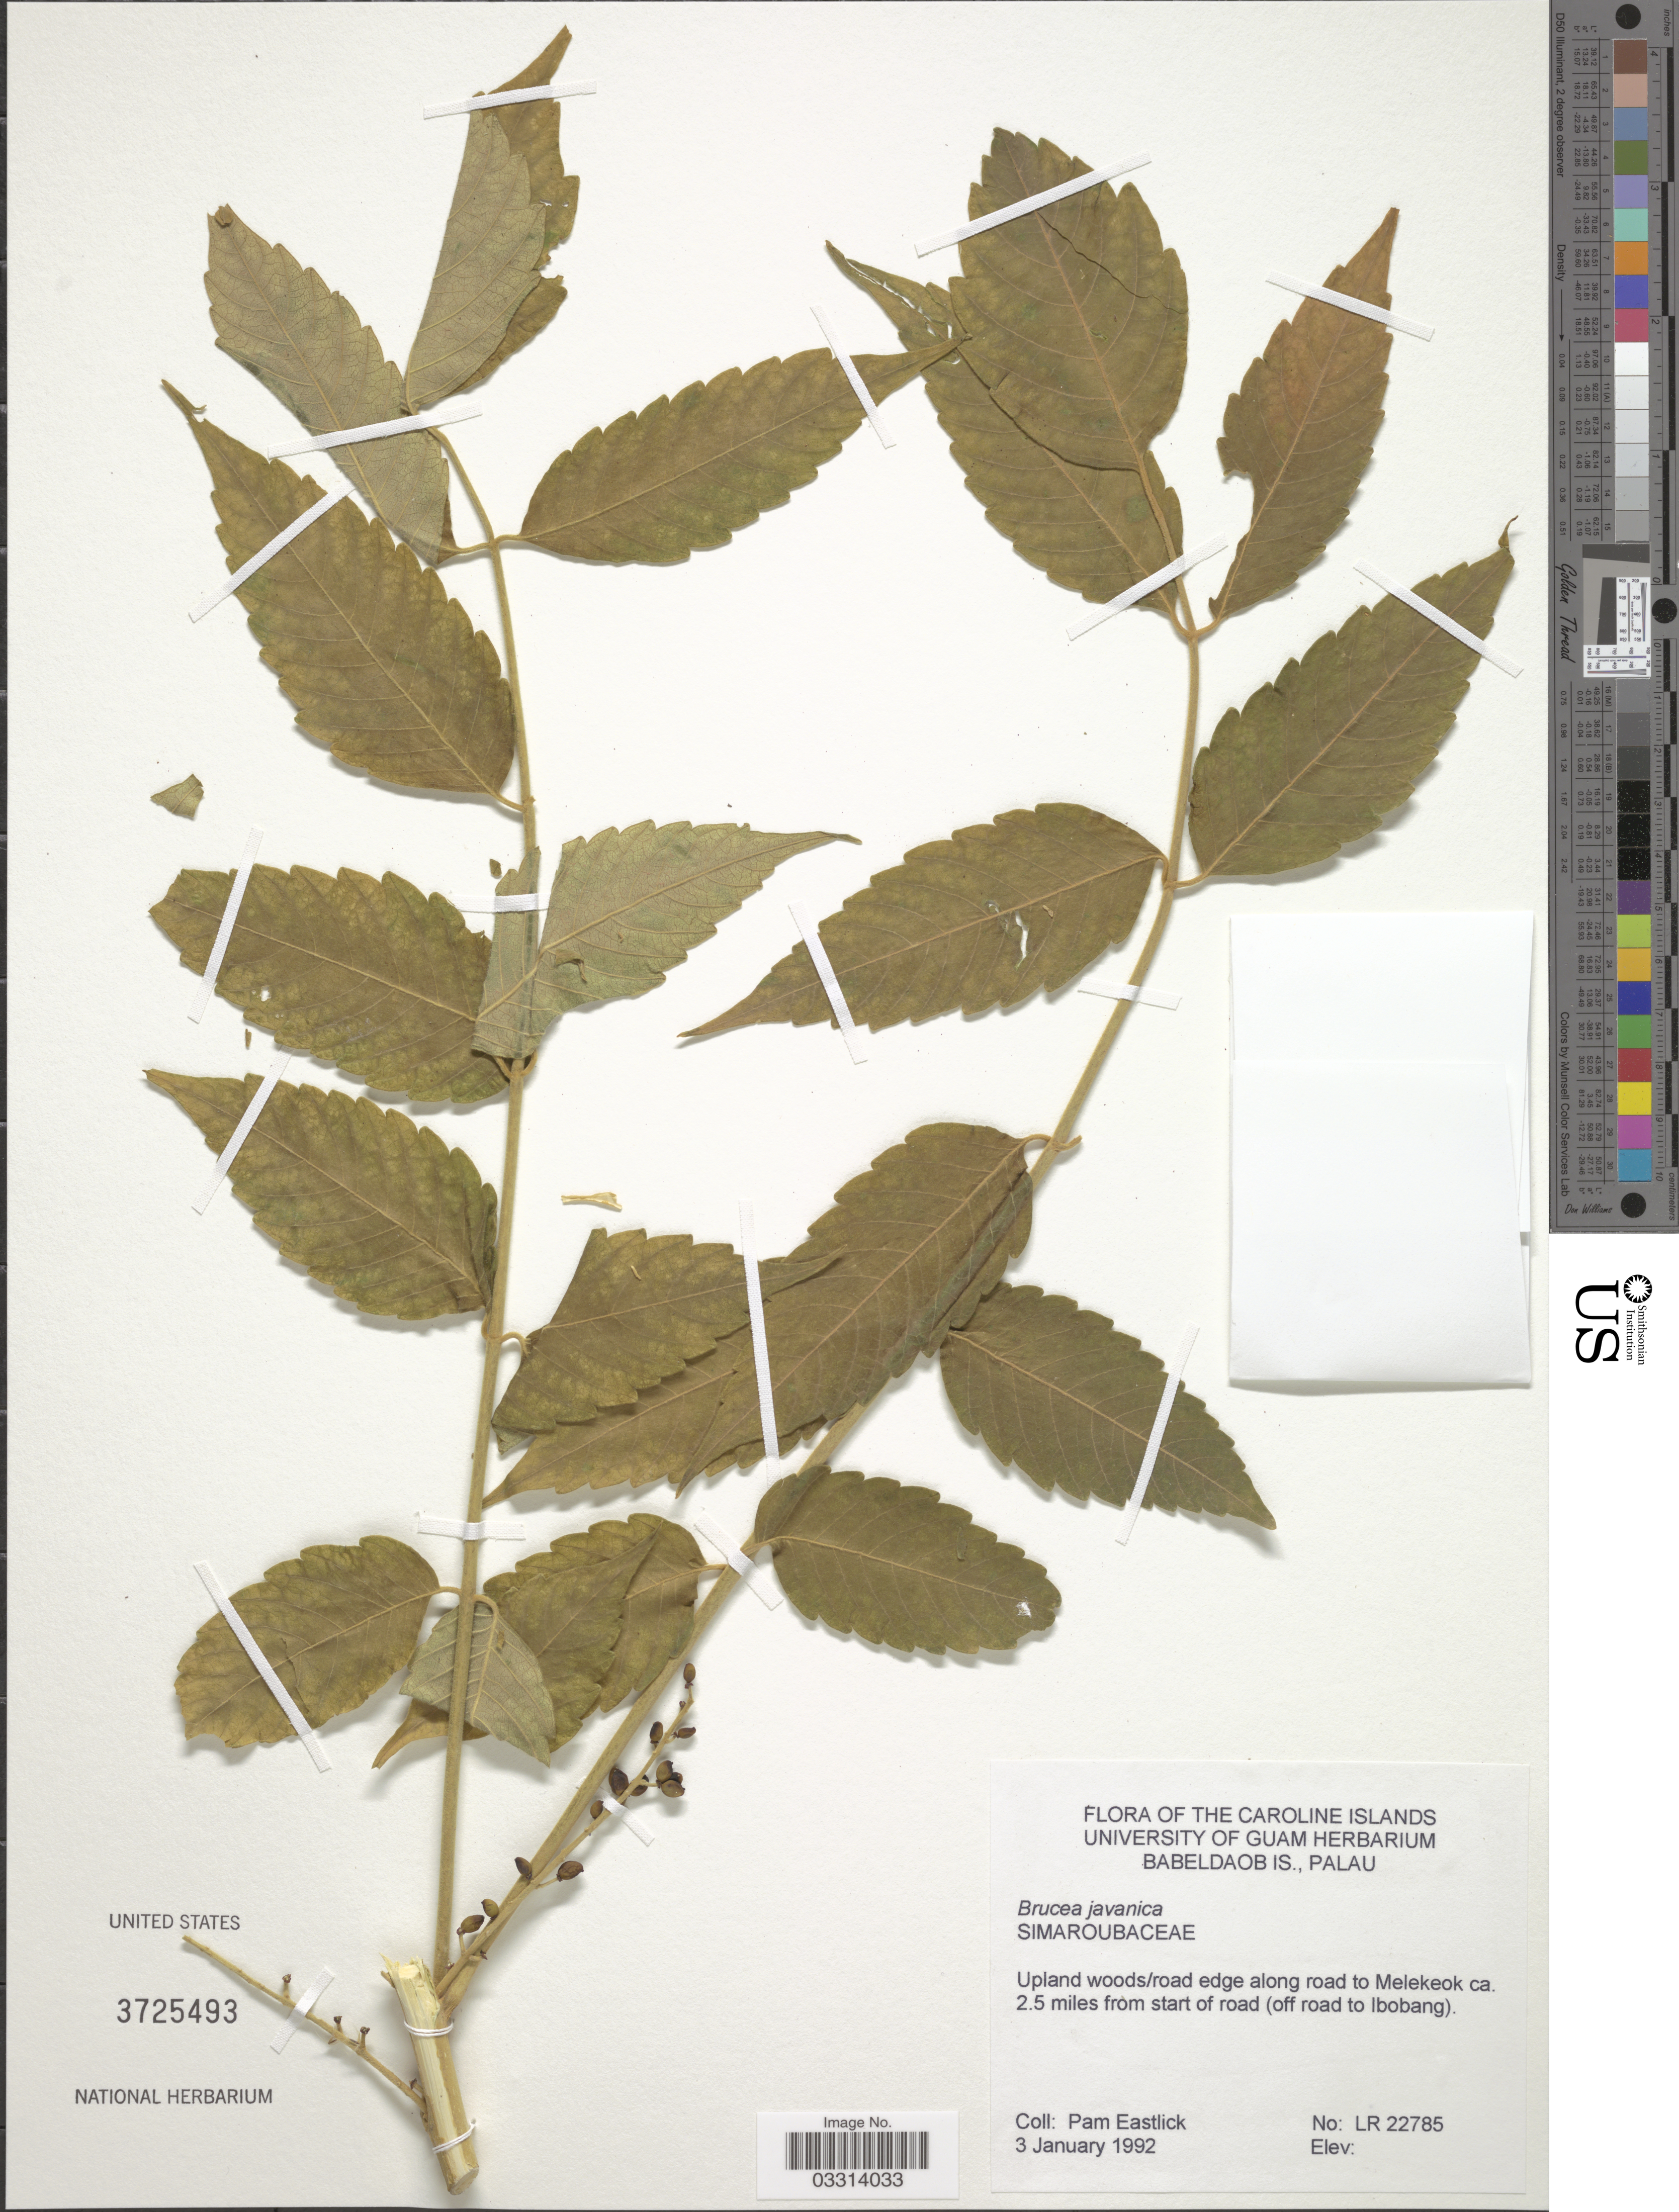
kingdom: Plantae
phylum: Tracheophyta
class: Magnoliopsida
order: Sapindales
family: Simaroubaceae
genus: Brucea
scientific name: Brucea javanica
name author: (L.) Merr.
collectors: P. Eastlick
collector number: LR22785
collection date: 1992-01-03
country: Palau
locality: The Caroline Islands. Upland woods/road edge along road to Melekeok ca. 2.5 miles from start of road (off road to Ibobang).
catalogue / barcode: US 3725493